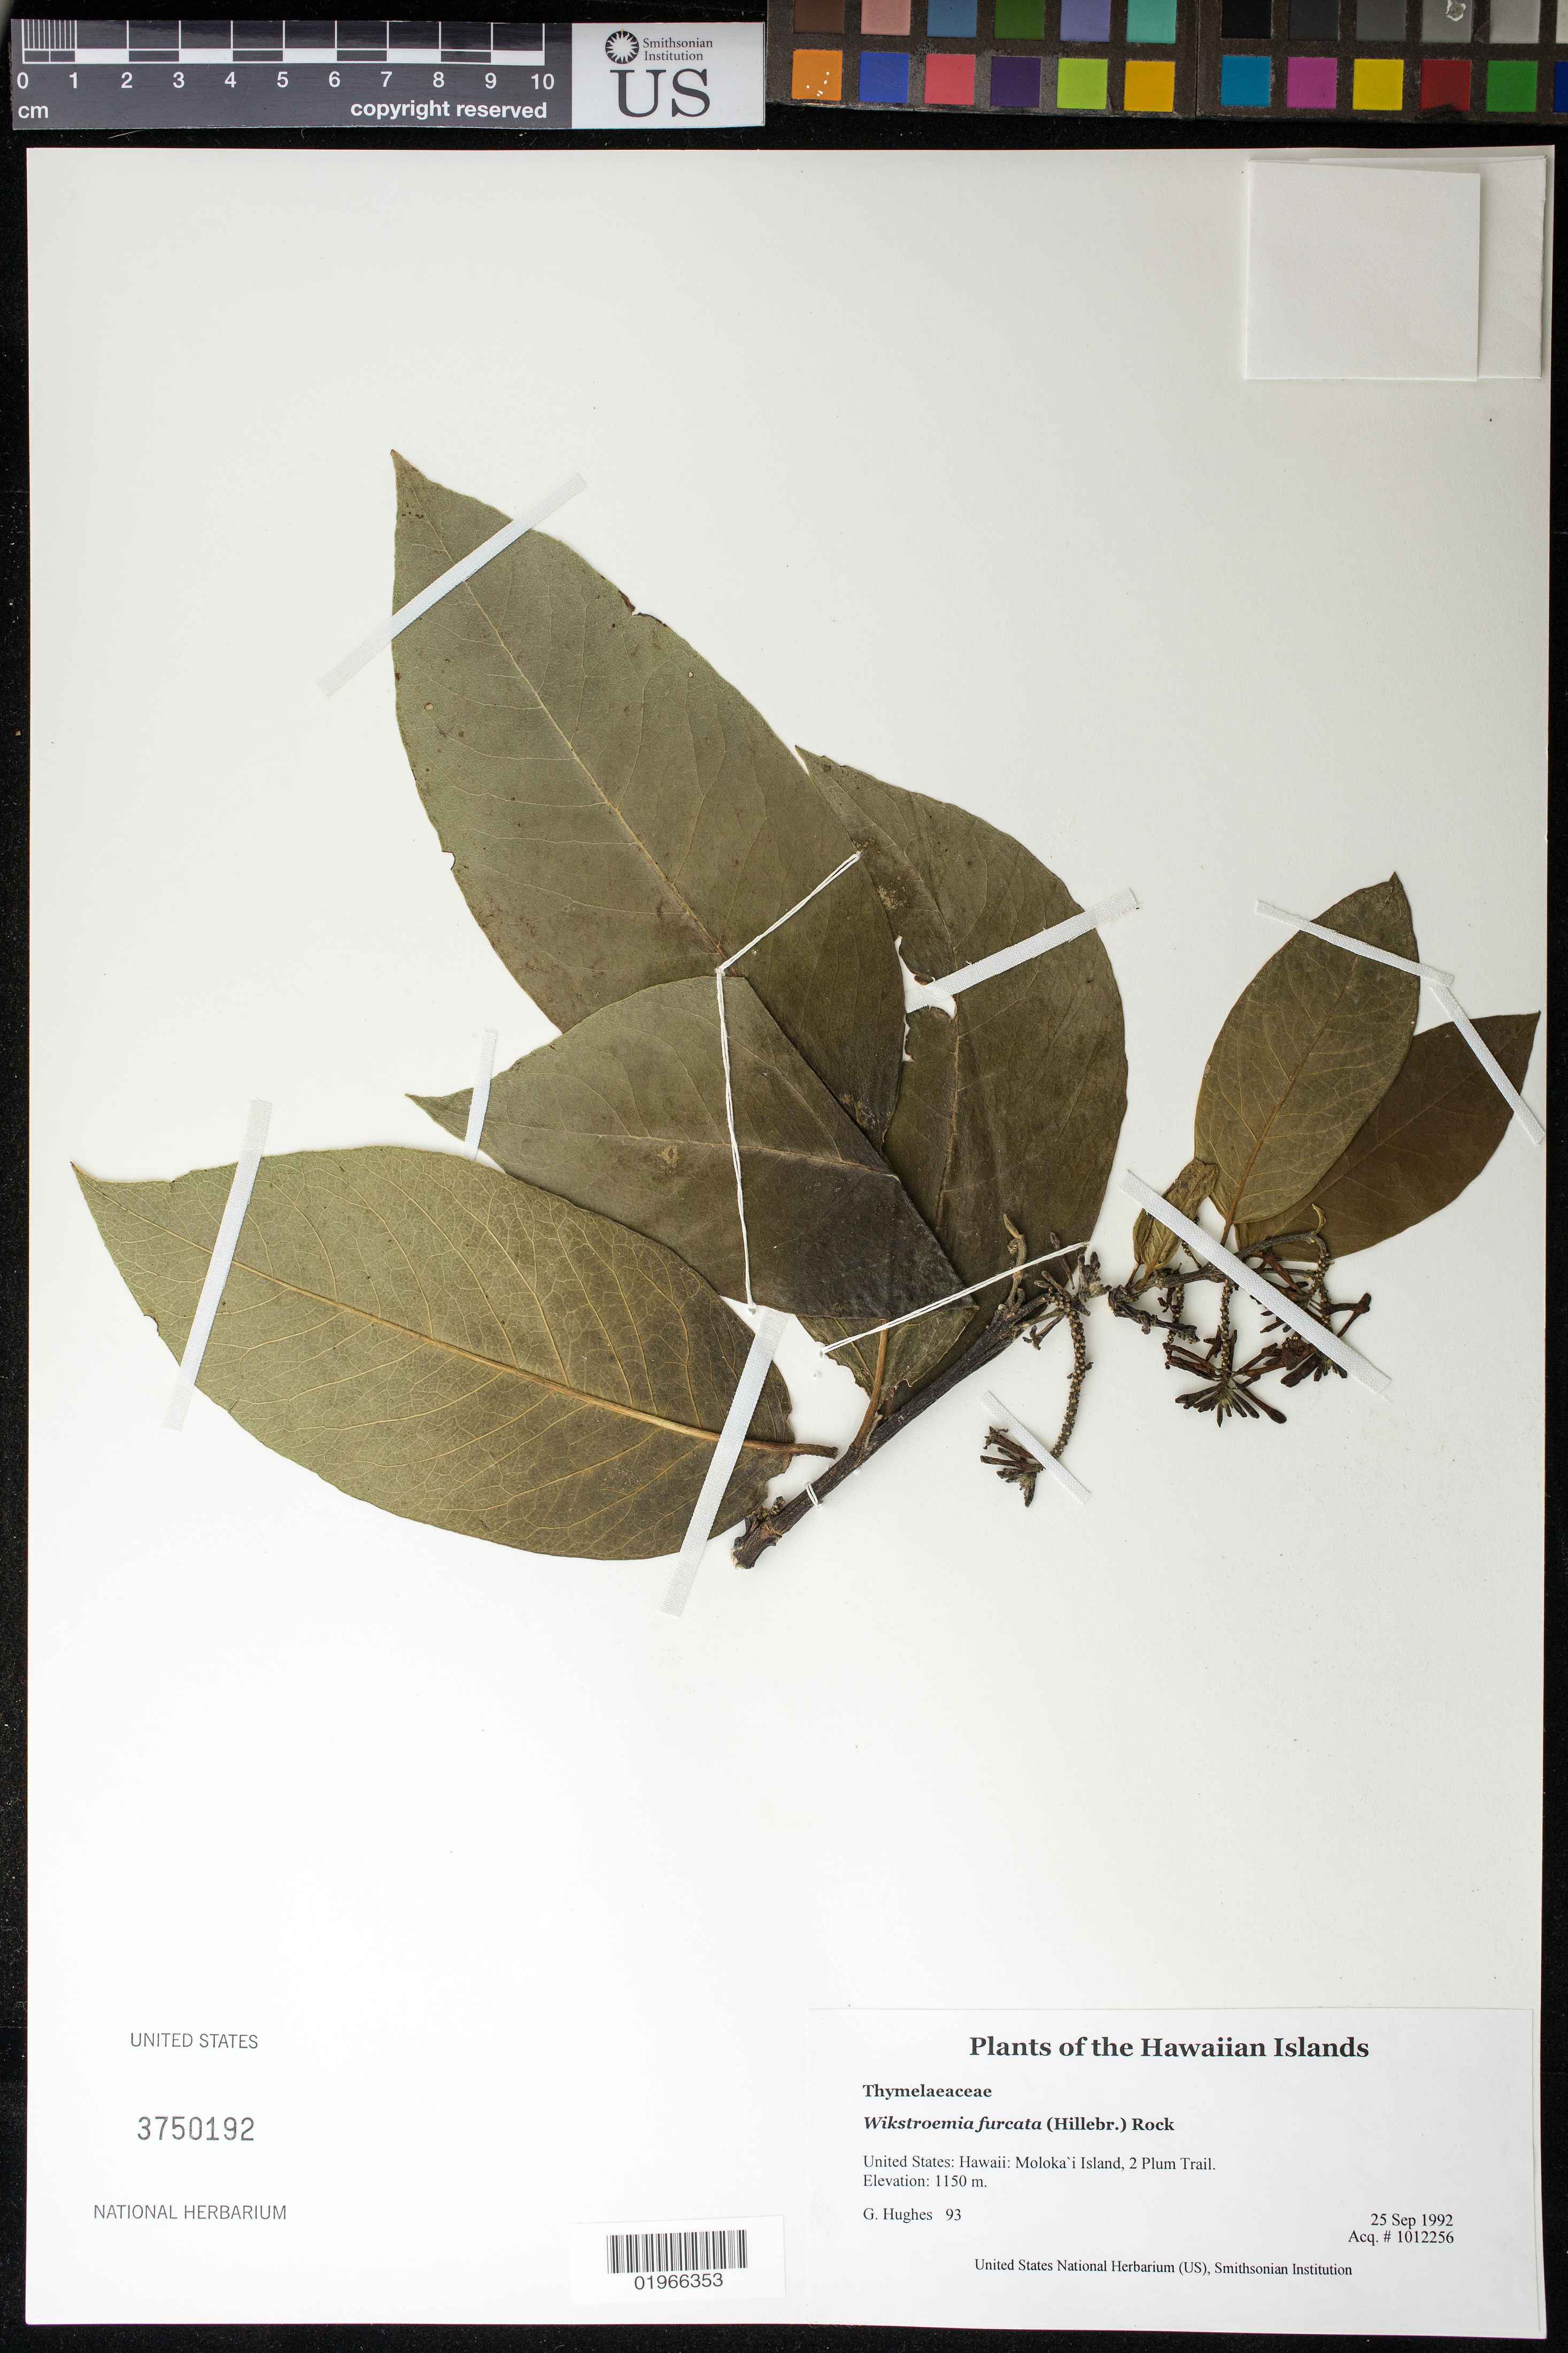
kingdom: Plantae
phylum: Tracheophyta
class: Magnoliopsida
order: Malvales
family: Thymelaeaceae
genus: Wikstroemia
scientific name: Wikstroemia furcata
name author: (Hildebr.) Rock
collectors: G. Hughes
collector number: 93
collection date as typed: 9-25-92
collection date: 1992-09-25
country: United States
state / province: Hawaii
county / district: Maui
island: Moloka'i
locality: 2 Plum Trail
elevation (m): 1150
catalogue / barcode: US 3750192